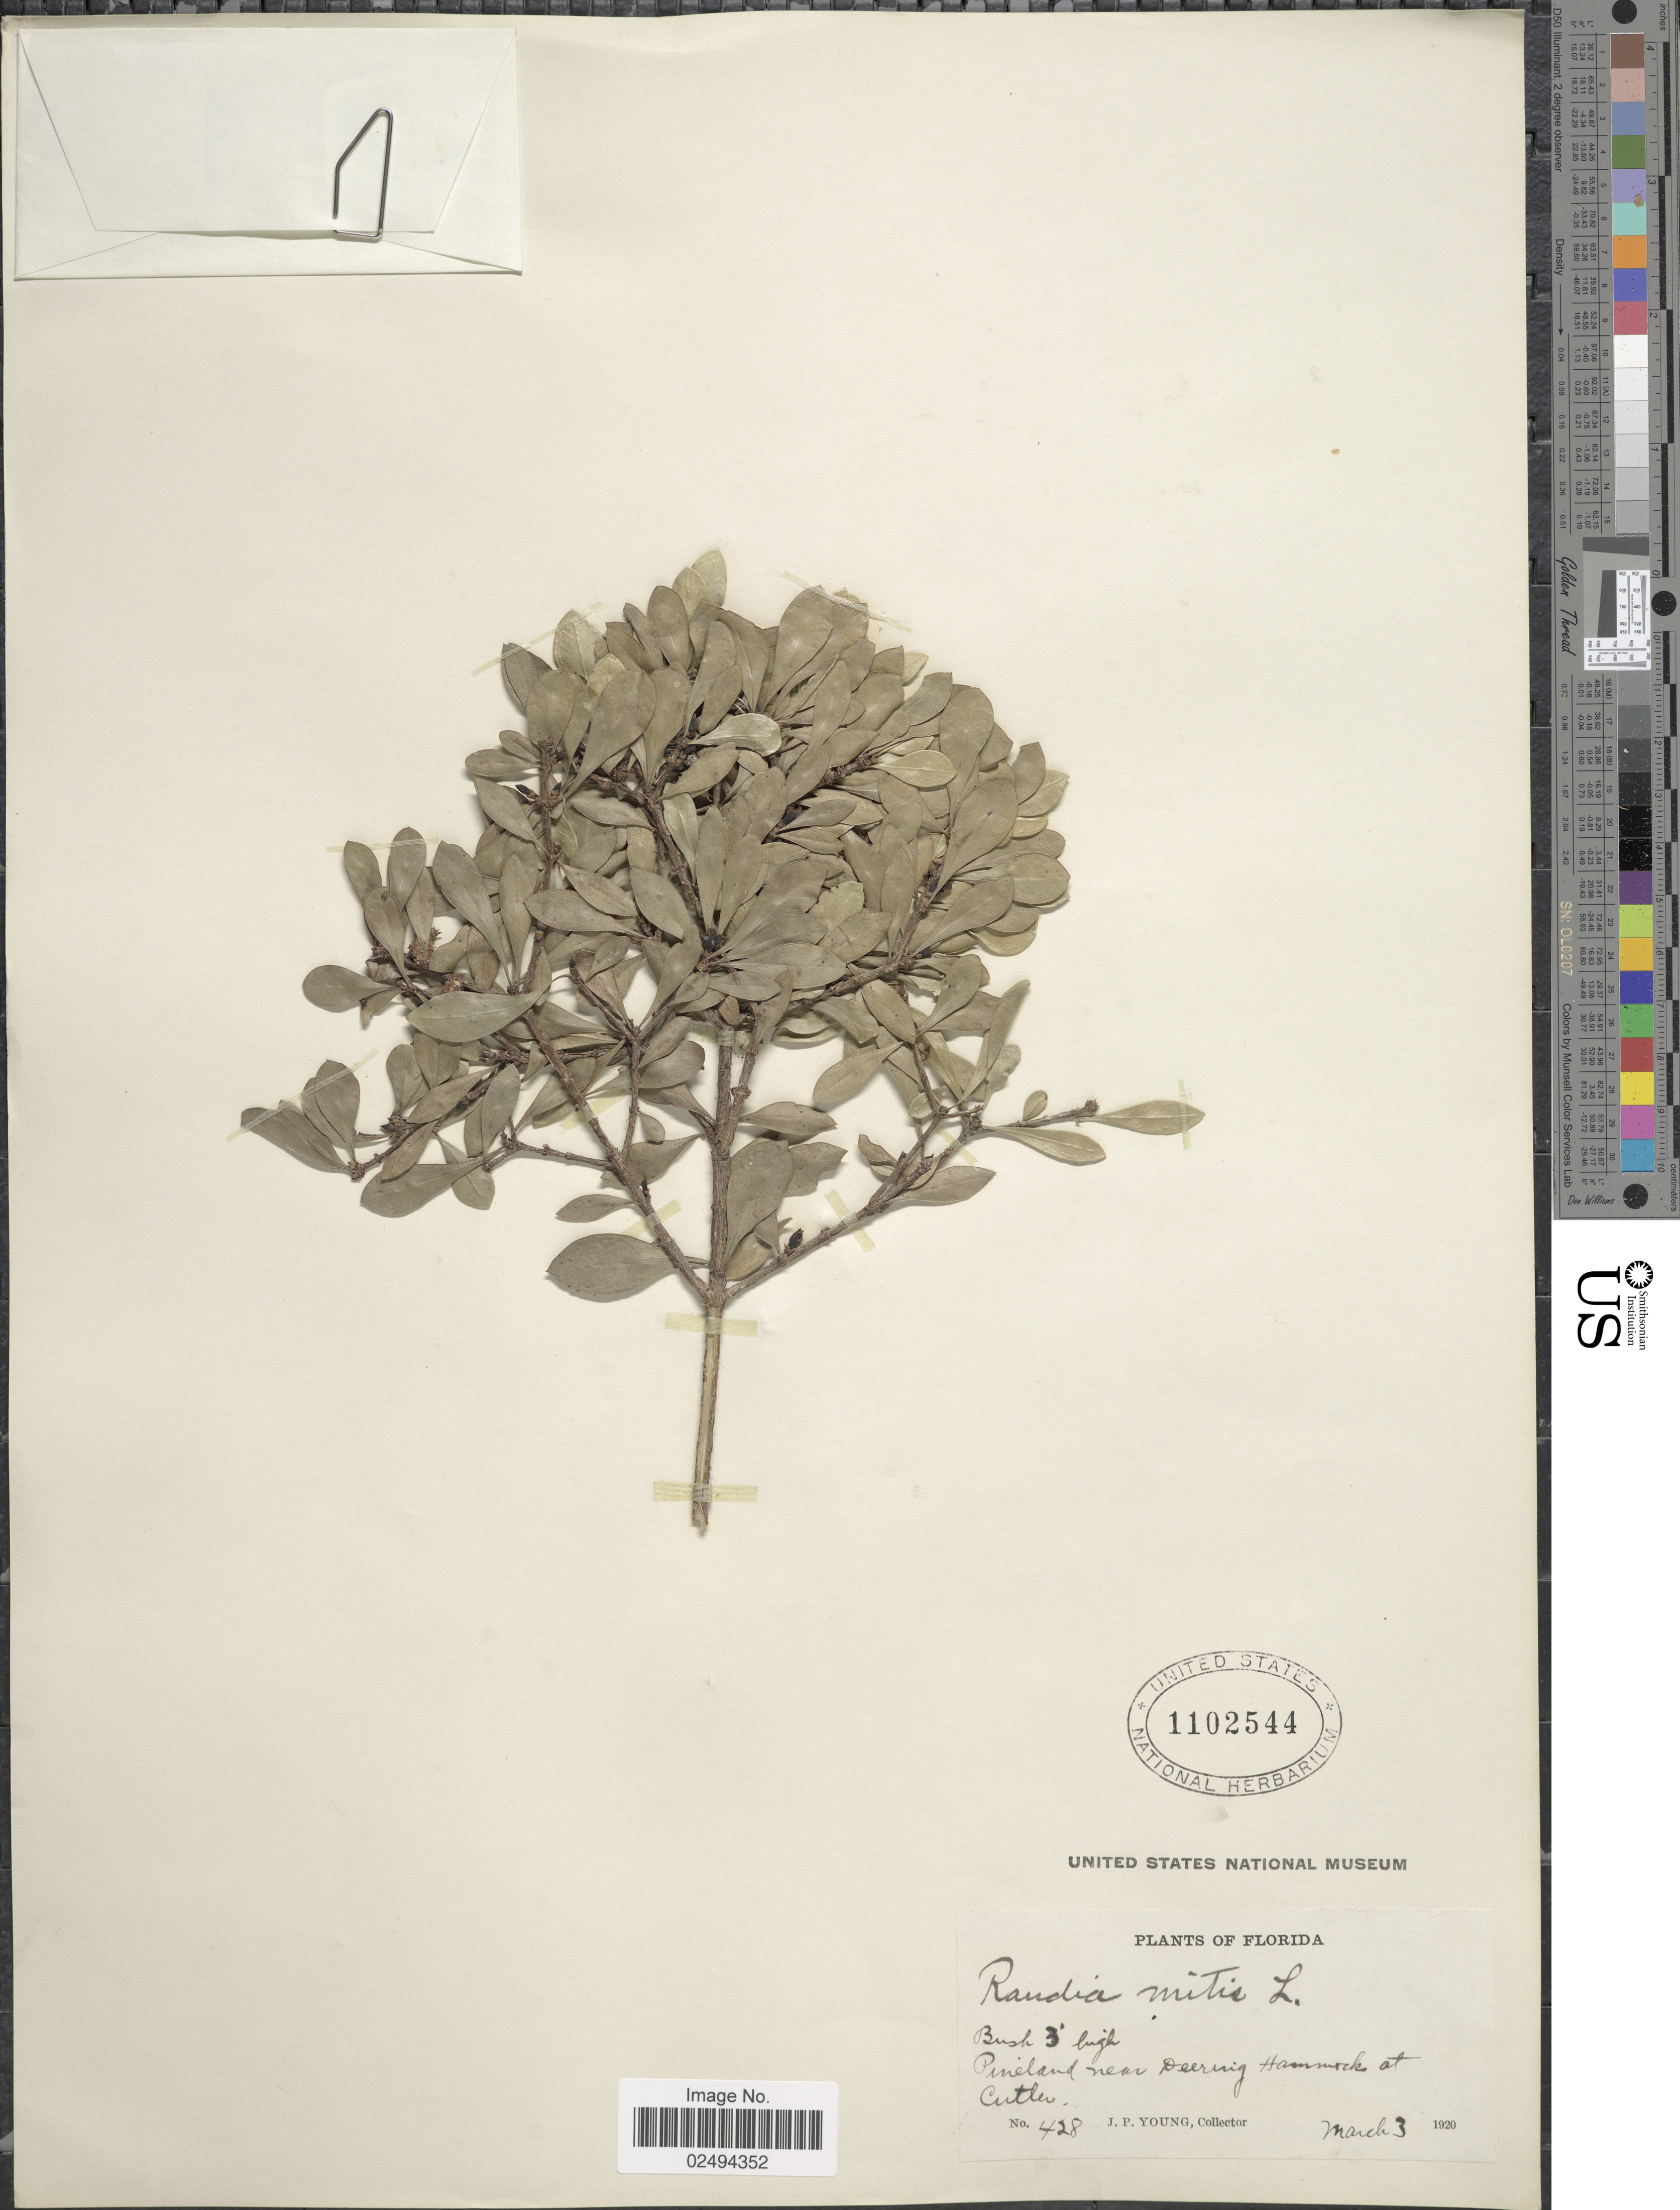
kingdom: Plantae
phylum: Tracheophyta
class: Magnoliopsida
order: Gentianales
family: Rubiaceae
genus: Randia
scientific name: Randia aculeata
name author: L.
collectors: J. P. Young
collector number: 428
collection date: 1920-03-03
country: United States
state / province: Florida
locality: Pineland near Deering Hammocks at Cutler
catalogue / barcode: US 1102544